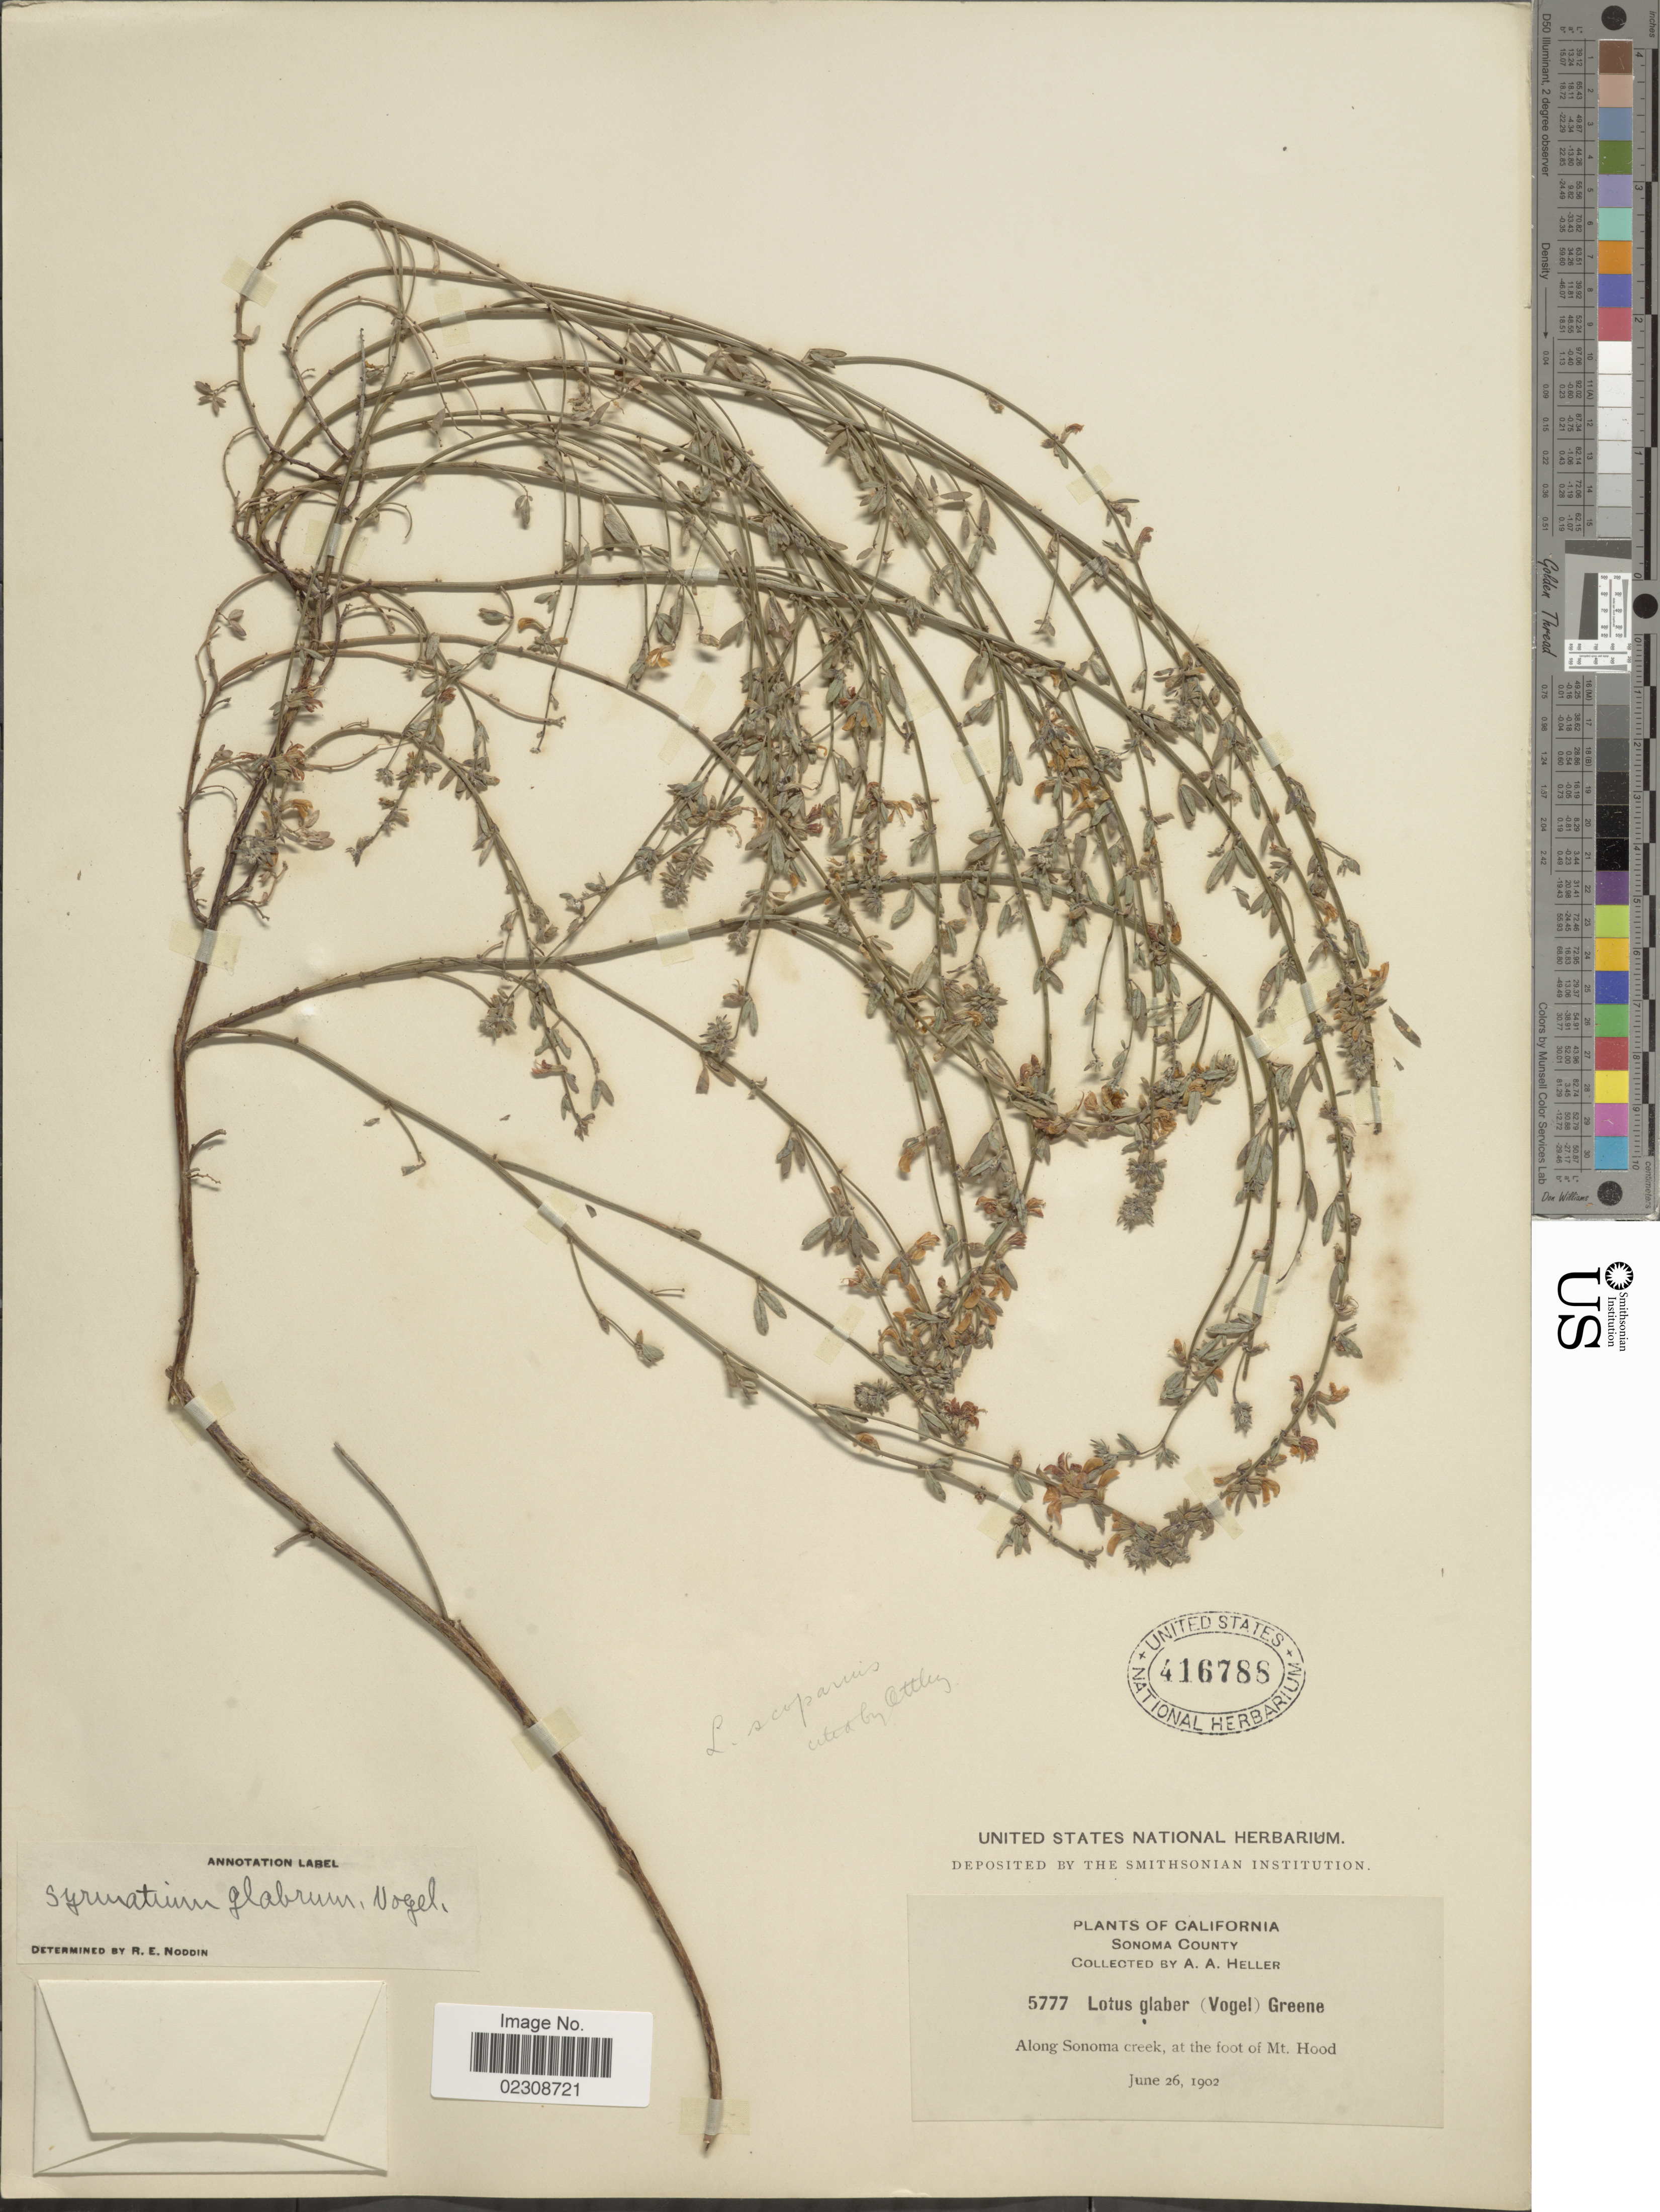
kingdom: Plantae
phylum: Tracheophyta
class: Magnoliopsida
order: Fabales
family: Fabaceae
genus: Syrmatium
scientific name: Syrmatium glabrum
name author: Vogel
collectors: A. A. Heller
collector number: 5777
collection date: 1902-06-26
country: United States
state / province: California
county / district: Sonoma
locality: Sonoma County. Along Sonoma creek, at the foot of Mt. Hood.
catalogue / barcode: US 416788